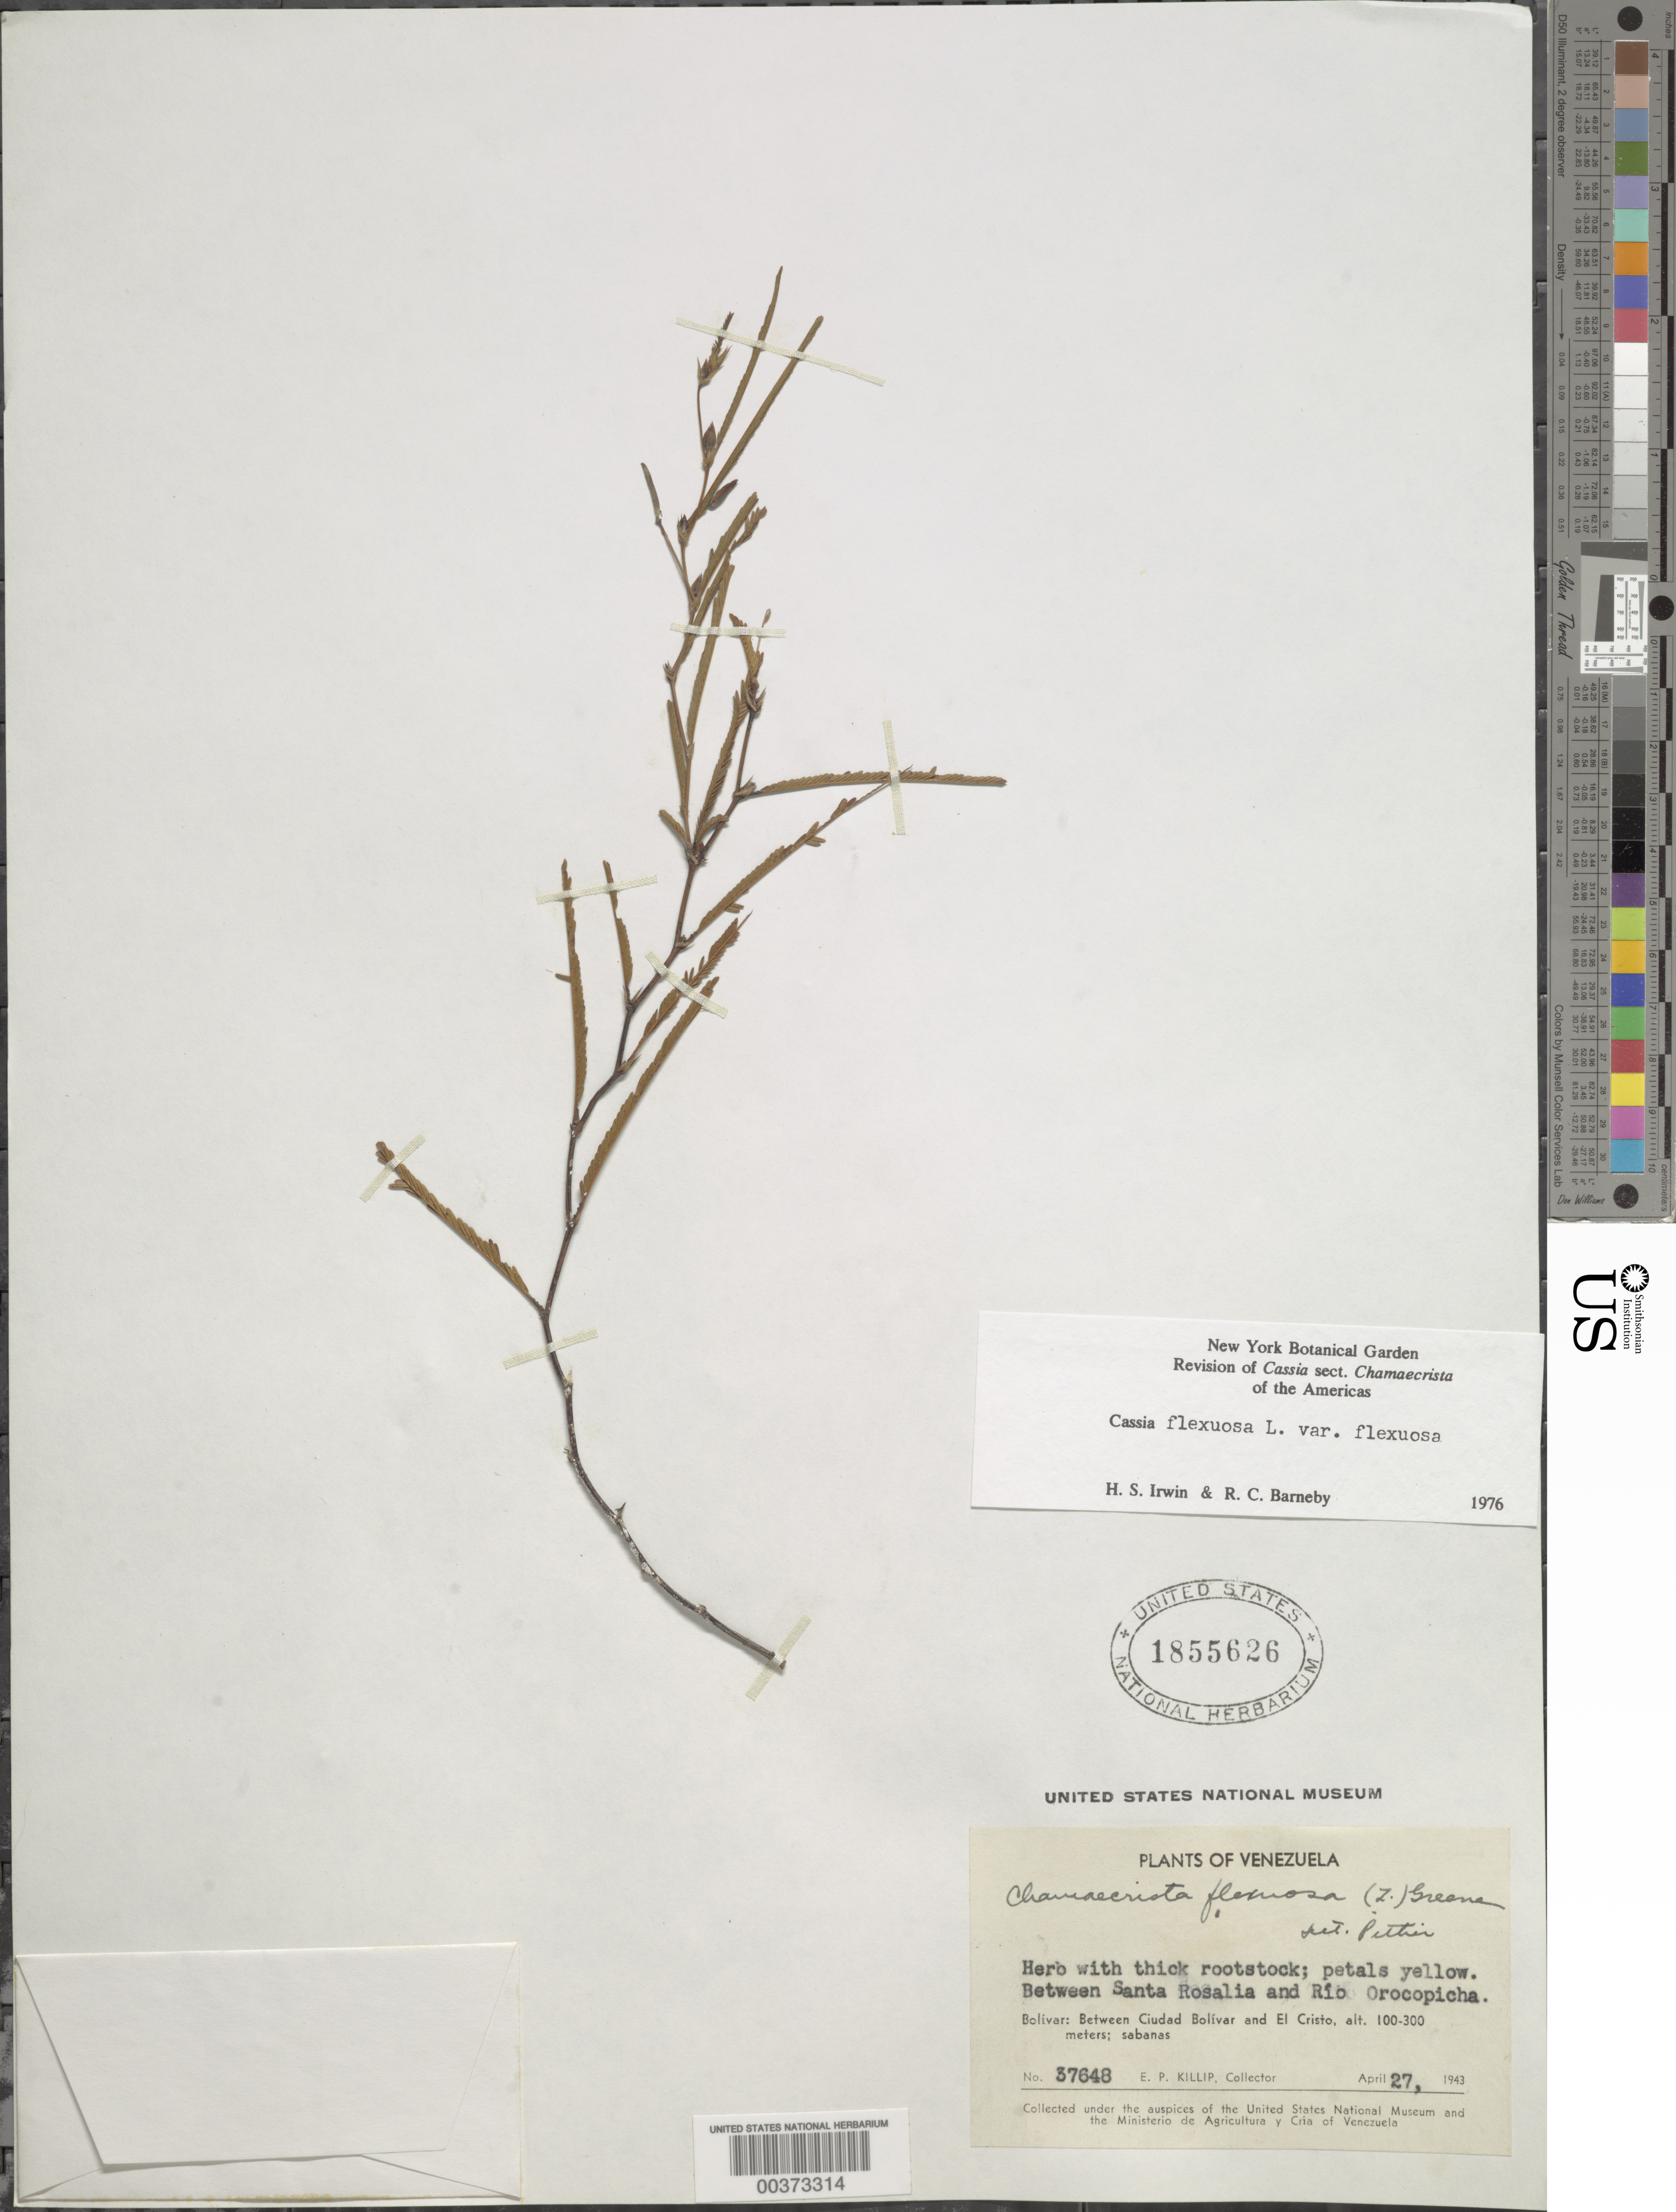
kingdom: Plantae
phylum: Tracheophyta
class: Magnoliopsida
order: Fabales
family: Fabaceae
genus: Chamaecrista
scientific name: Chamaecrista flexuosa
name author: (L.) Greene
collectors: E. P. Killip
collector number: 37648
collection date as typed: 27 Apr 1943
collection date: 1943-04-27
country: Venezuela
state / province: Bolivar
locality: Between santa rosalia and rio orocopicha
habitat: Sabanas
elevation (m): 100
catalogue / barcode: US 1855626